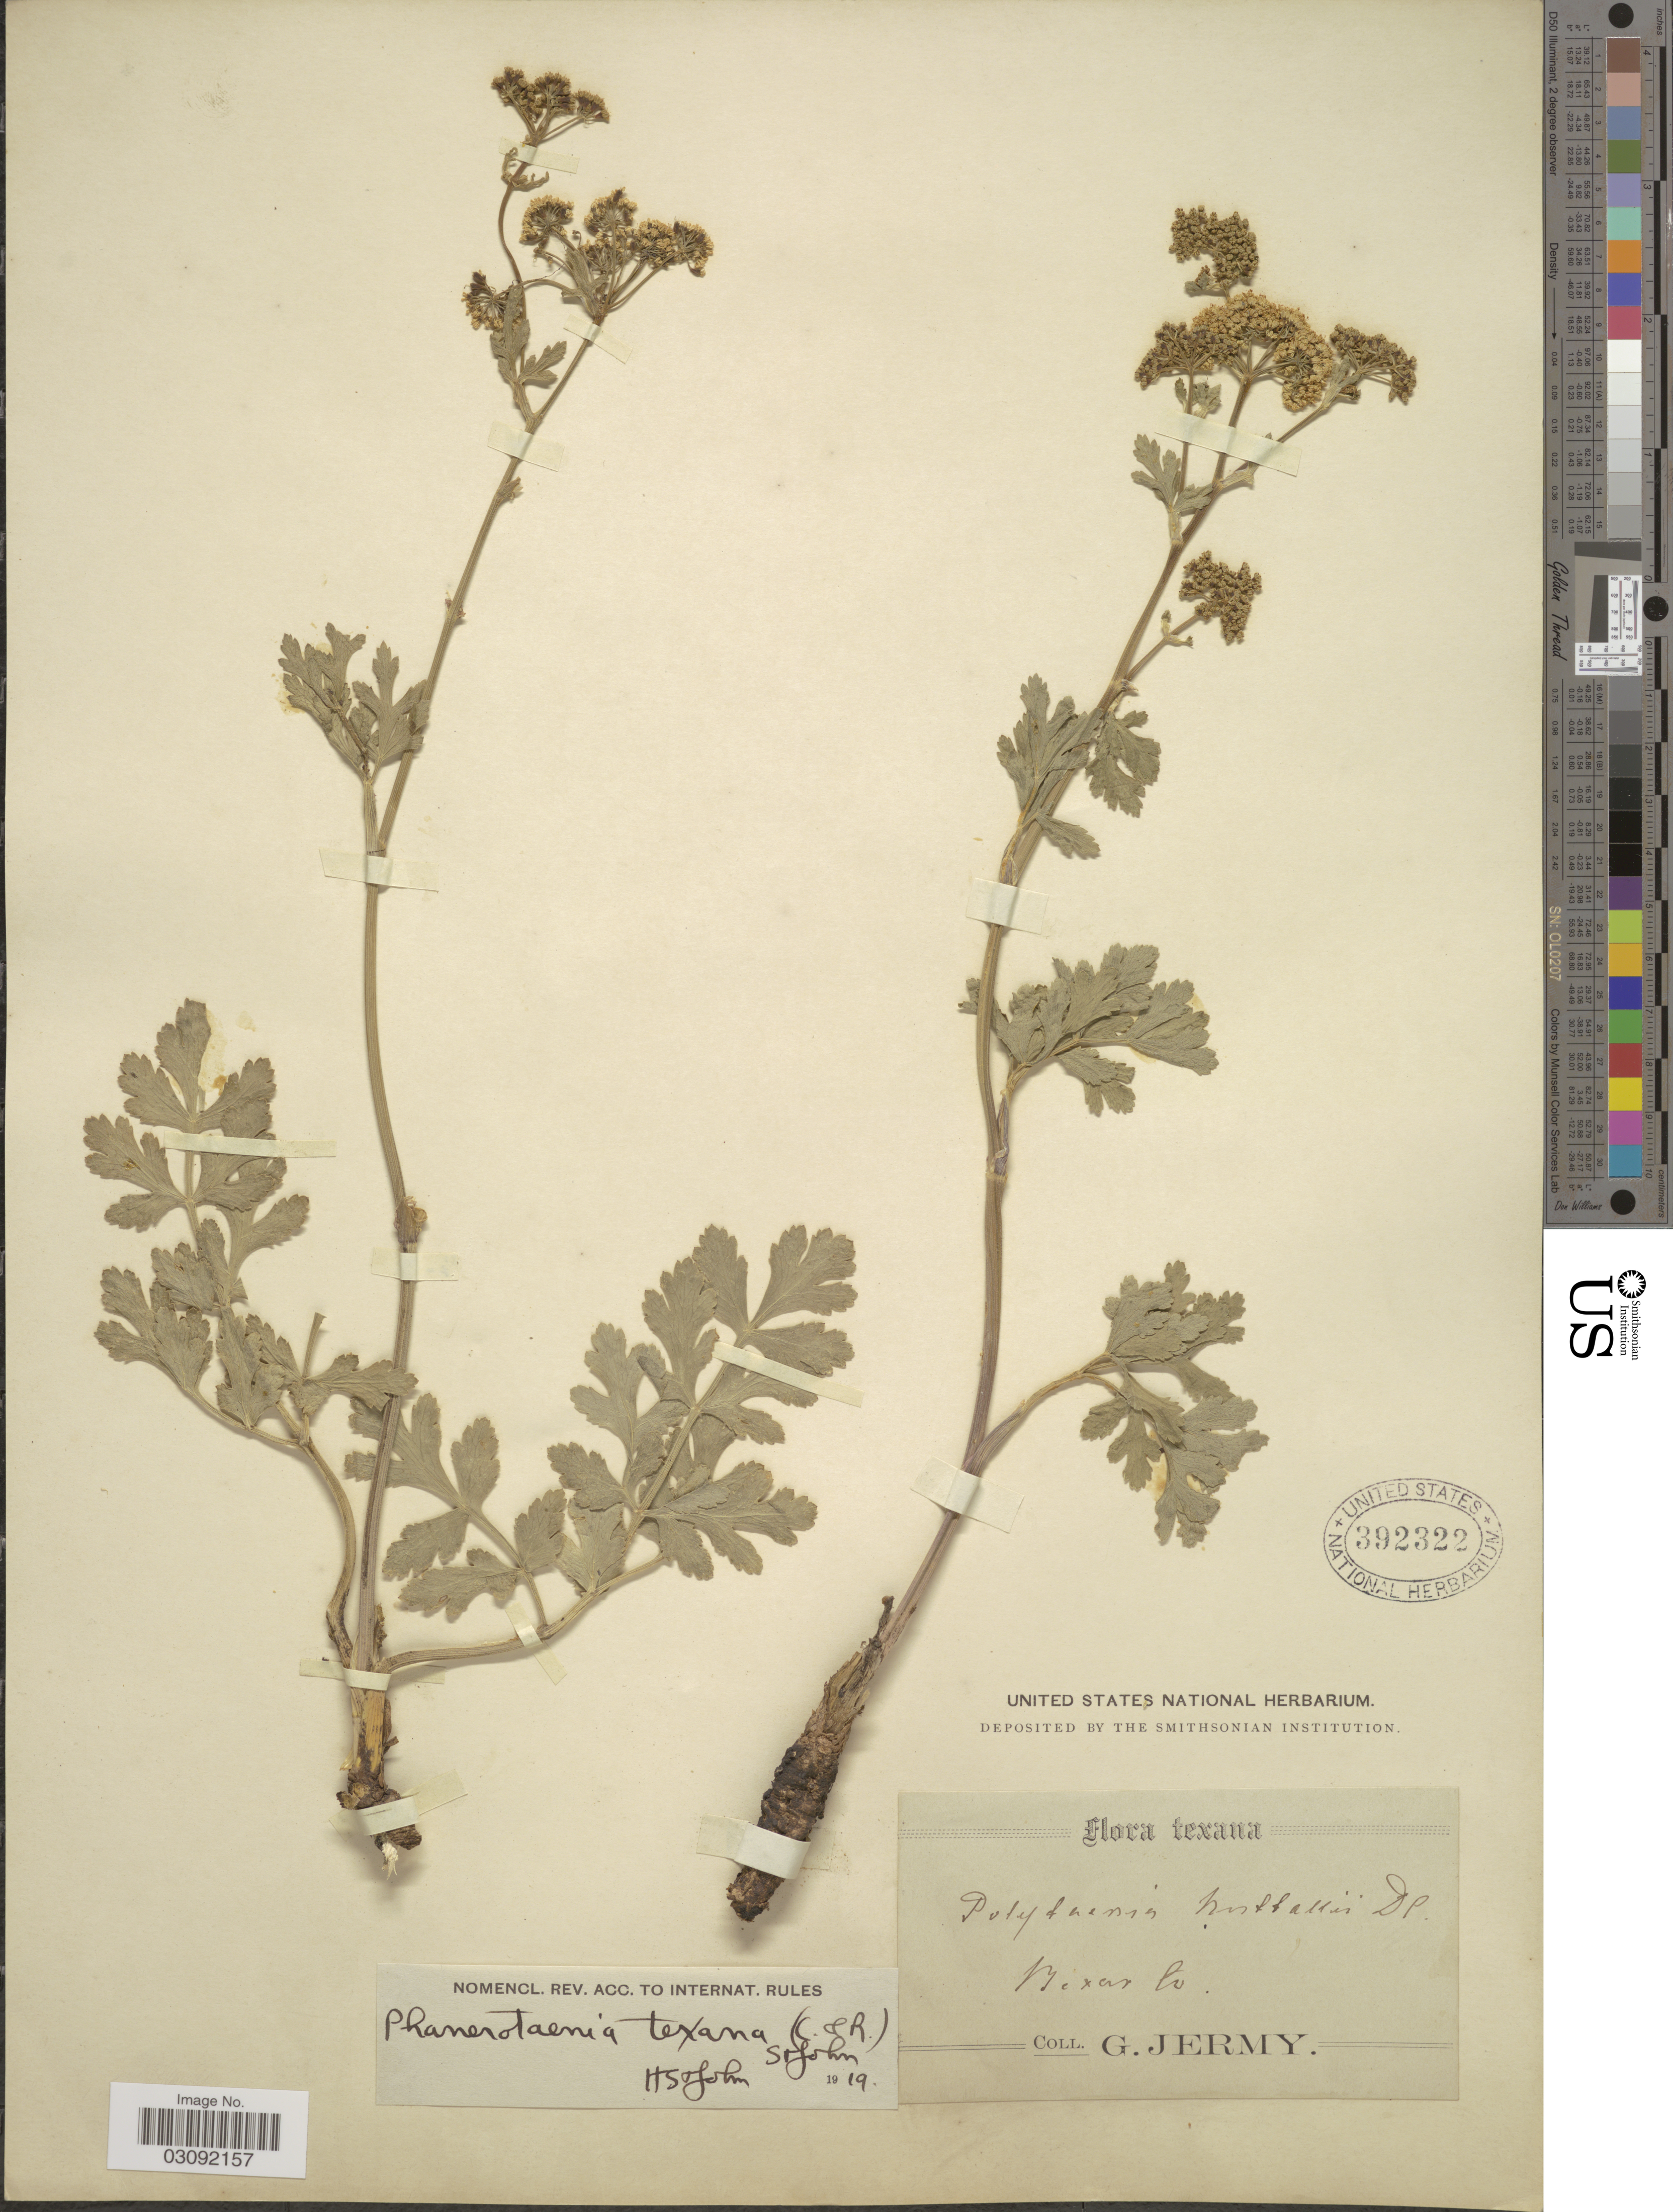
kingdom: Plantae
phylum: Tracheophyta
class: Magnoliopsida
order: Apiales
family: Apiaceae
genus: Polytaenia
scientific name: Polytaenia nuttallii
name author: DC.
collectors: G. Jermy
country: United States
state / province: Texas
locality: Bexar Co.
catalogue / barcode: US 392322